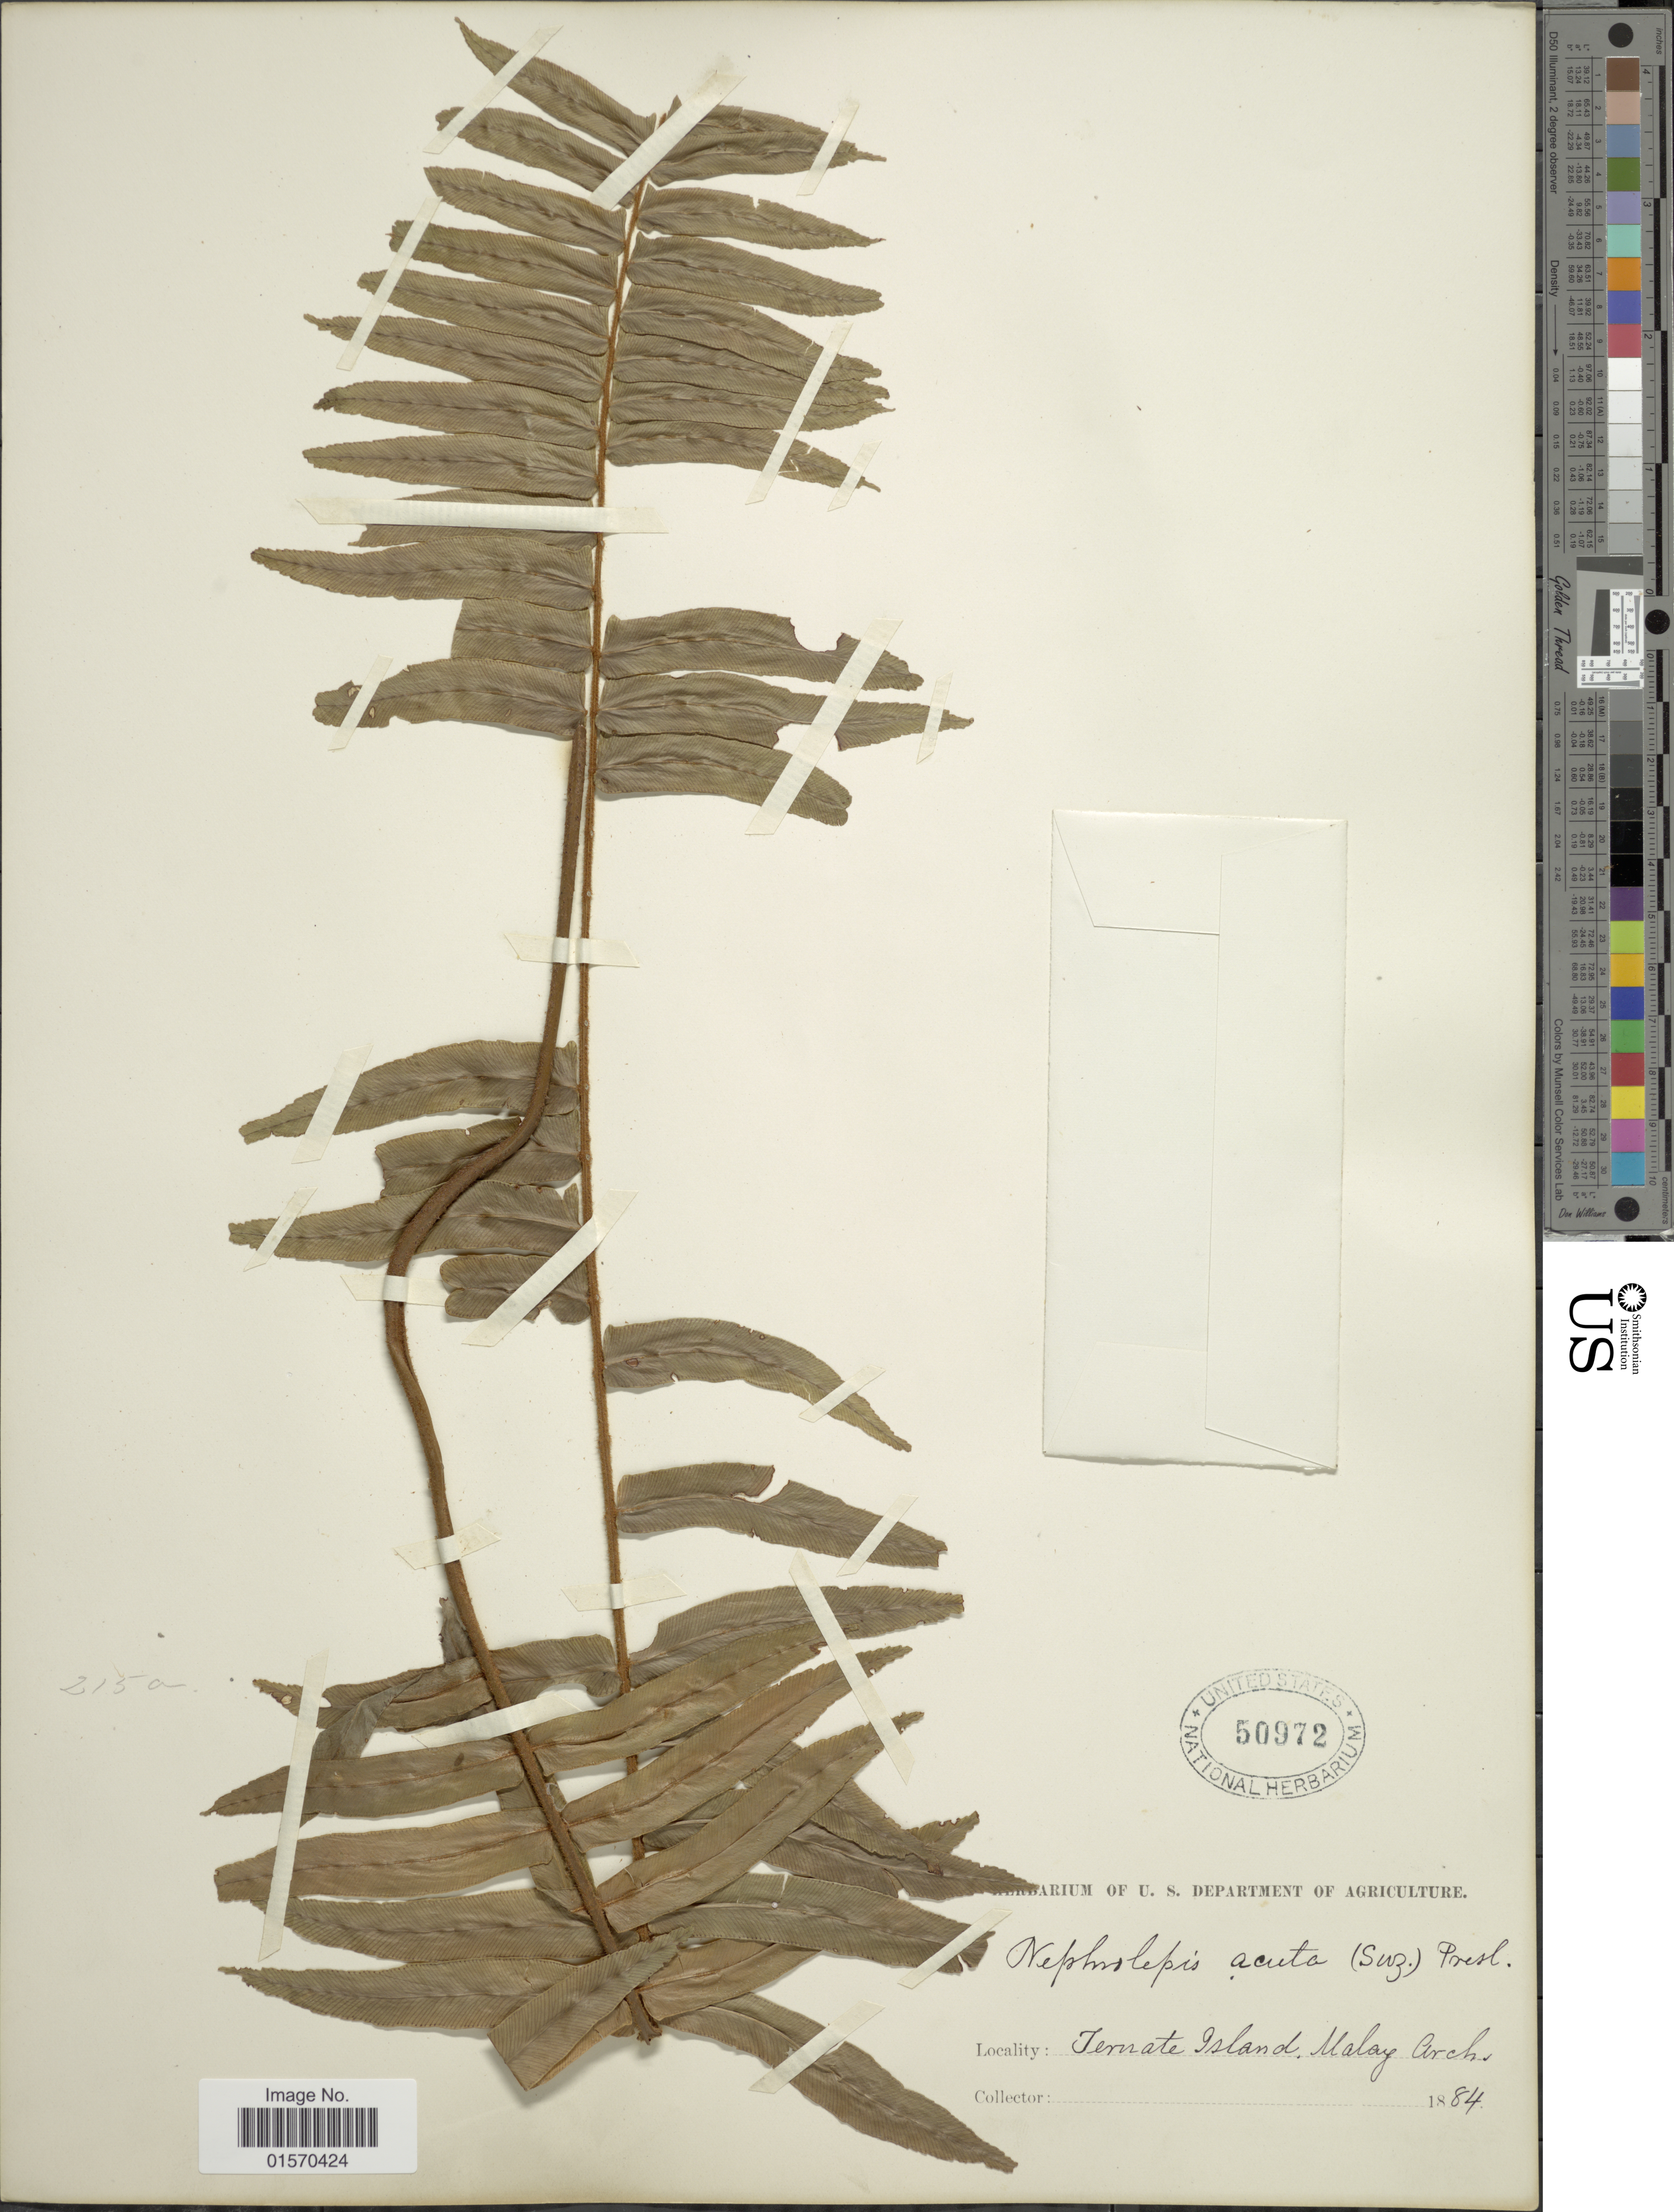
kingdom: Plantae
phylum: Tracheophyta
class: Polypodiopsida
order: Polypodiales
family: Nephrolepidaceae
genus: Nephrolepis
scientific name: Nephrolepis biserrata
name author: (Sw.) Schott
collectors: Facchini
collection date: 1884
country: Malaysia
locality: Iernate Island, Malay Arch.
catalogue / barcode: US 50972